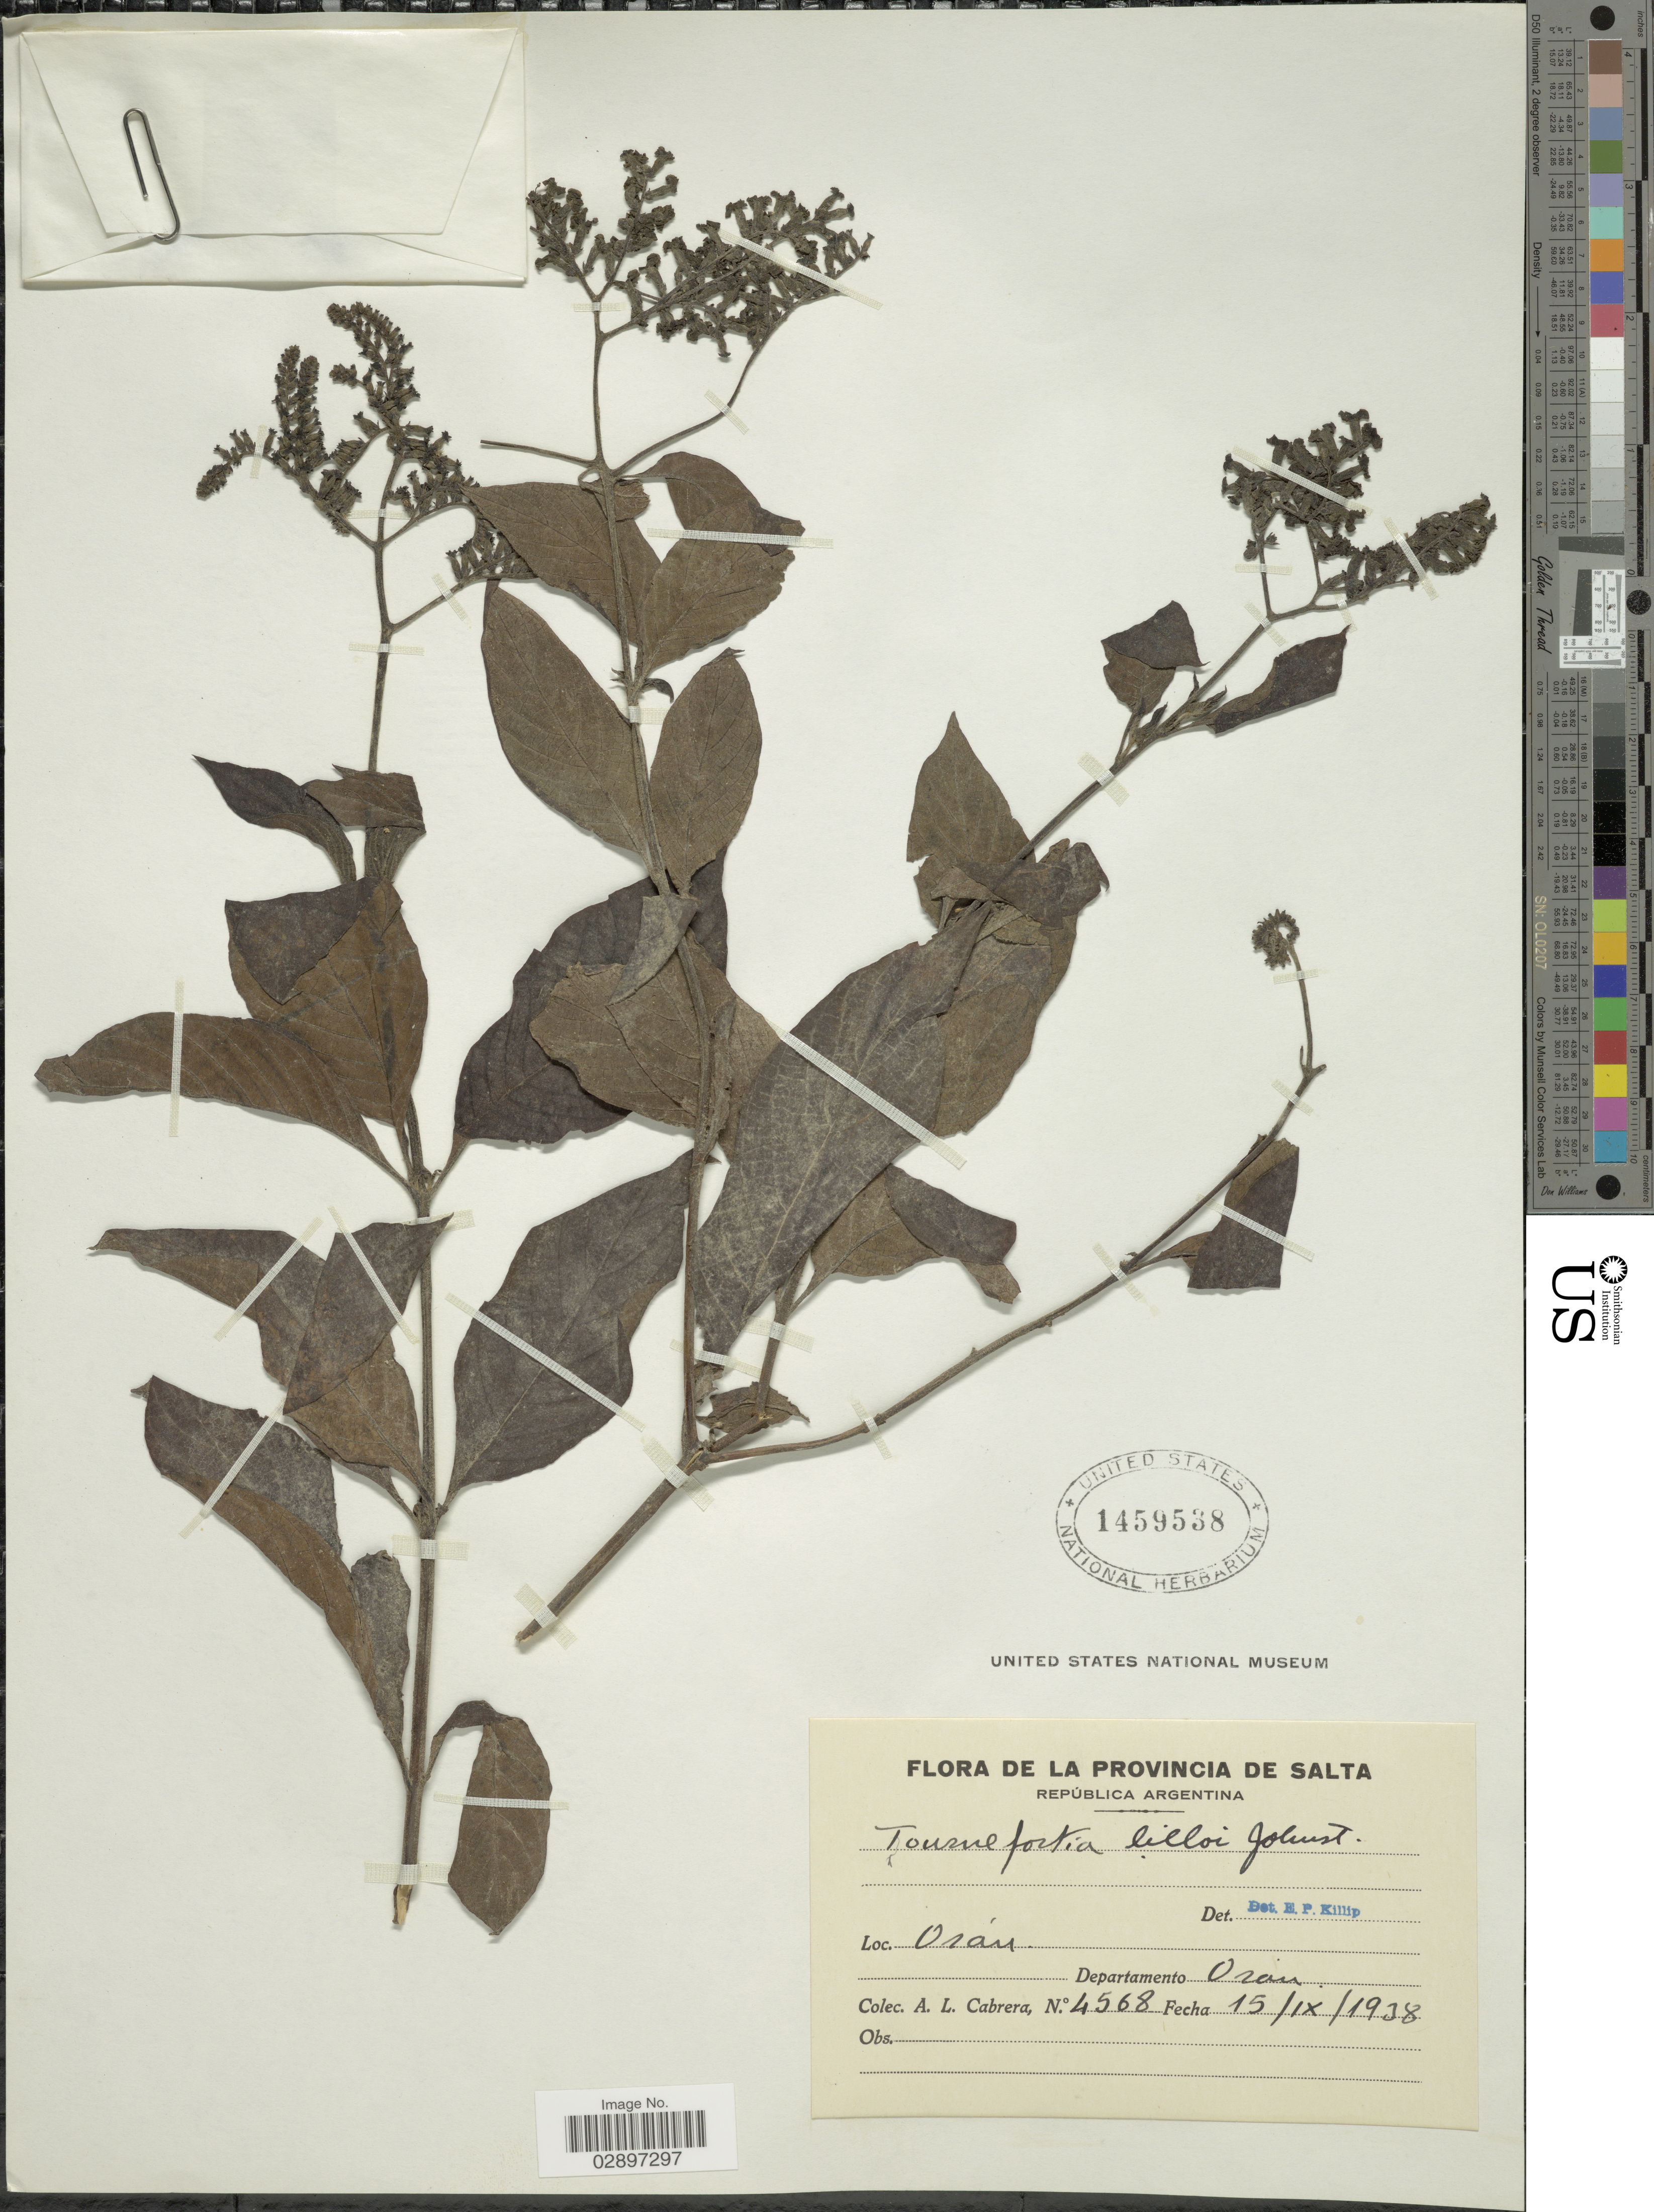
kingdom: Plantae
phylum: Tracheophyta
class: Magnoliopsida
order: Boraginales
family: Heliotropiaceae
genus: Tournefortia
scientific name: Tournefortia lilloi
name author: I.M. Johnst.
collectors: A. L. Cabrera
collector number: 4568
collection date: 1938-09-15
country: Argentina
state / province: Salta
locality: Oran. Departamento Oran.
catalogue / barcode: US 1459538